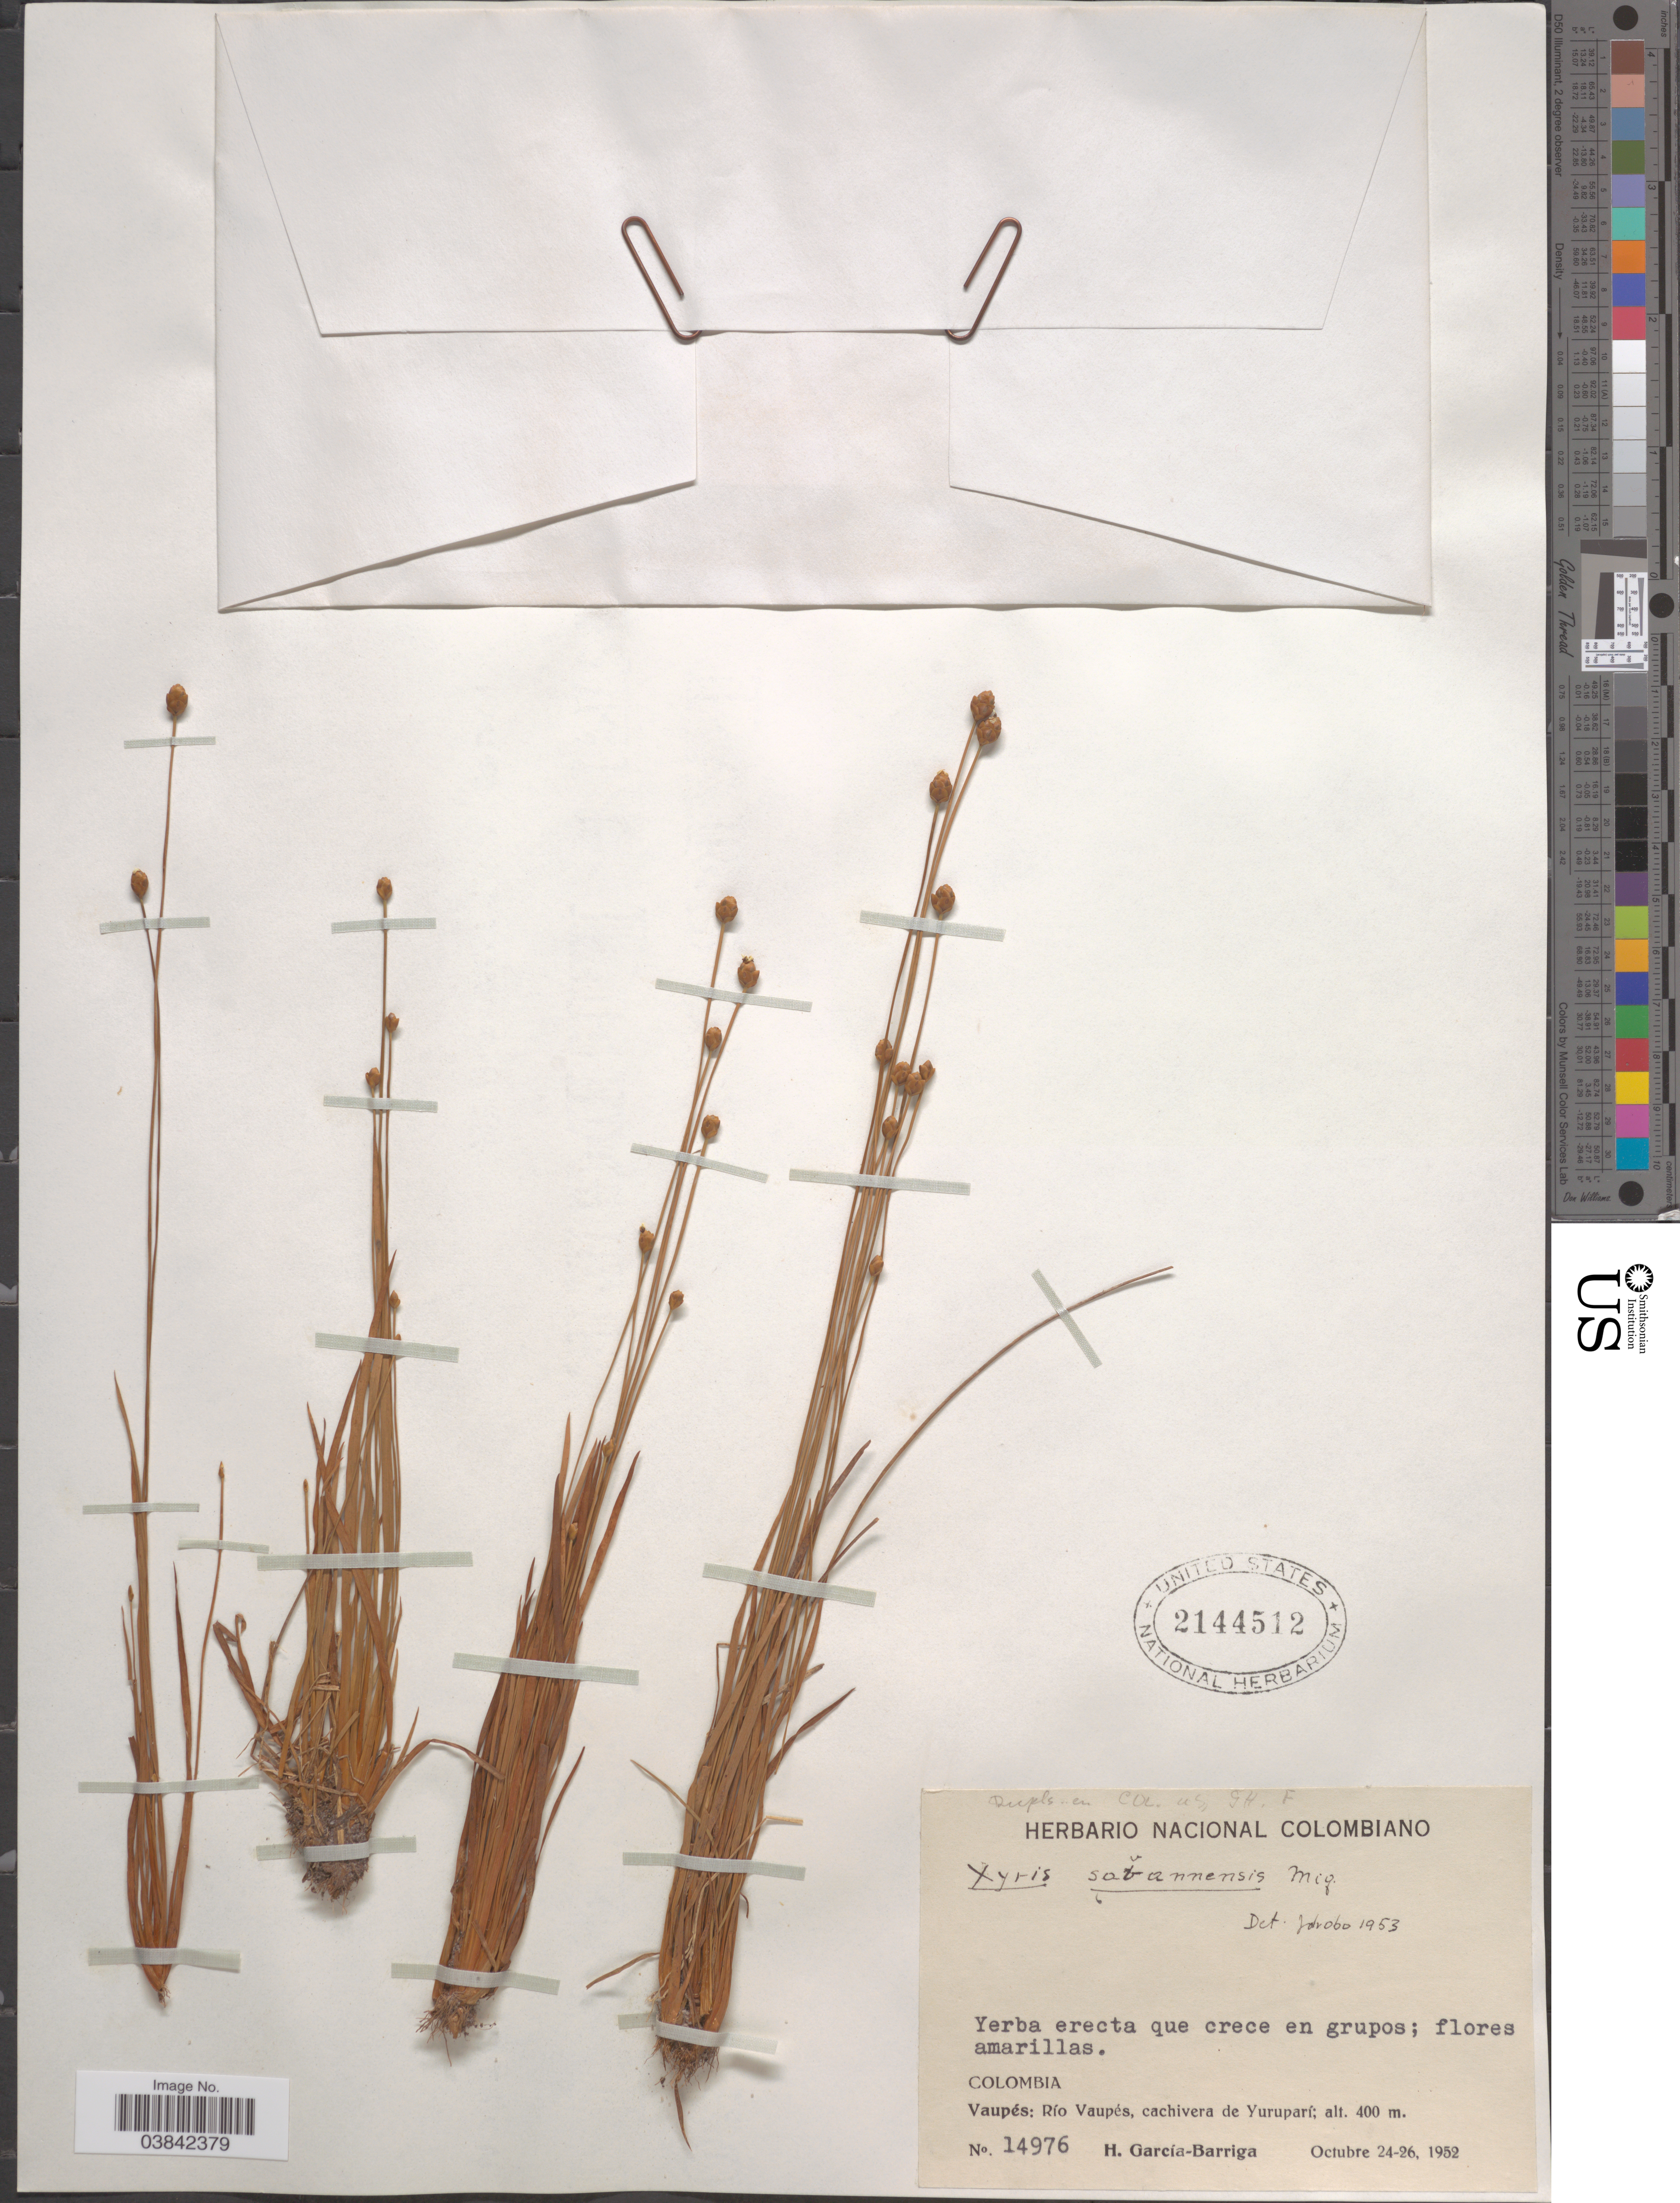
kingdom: Plantae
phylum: Tracheophyta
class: Liliopsida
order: Poales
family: Xyridaceae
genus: Xyris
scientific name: Xyris savanensis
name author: Miq.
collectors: H. García Barriga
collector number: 14976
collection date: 1952-10-24/1952-10-26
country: Colombia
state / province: Vaupés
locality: Río Vaupés, cachivera de Yuruparí.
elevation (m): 400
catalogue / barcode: US 2144512